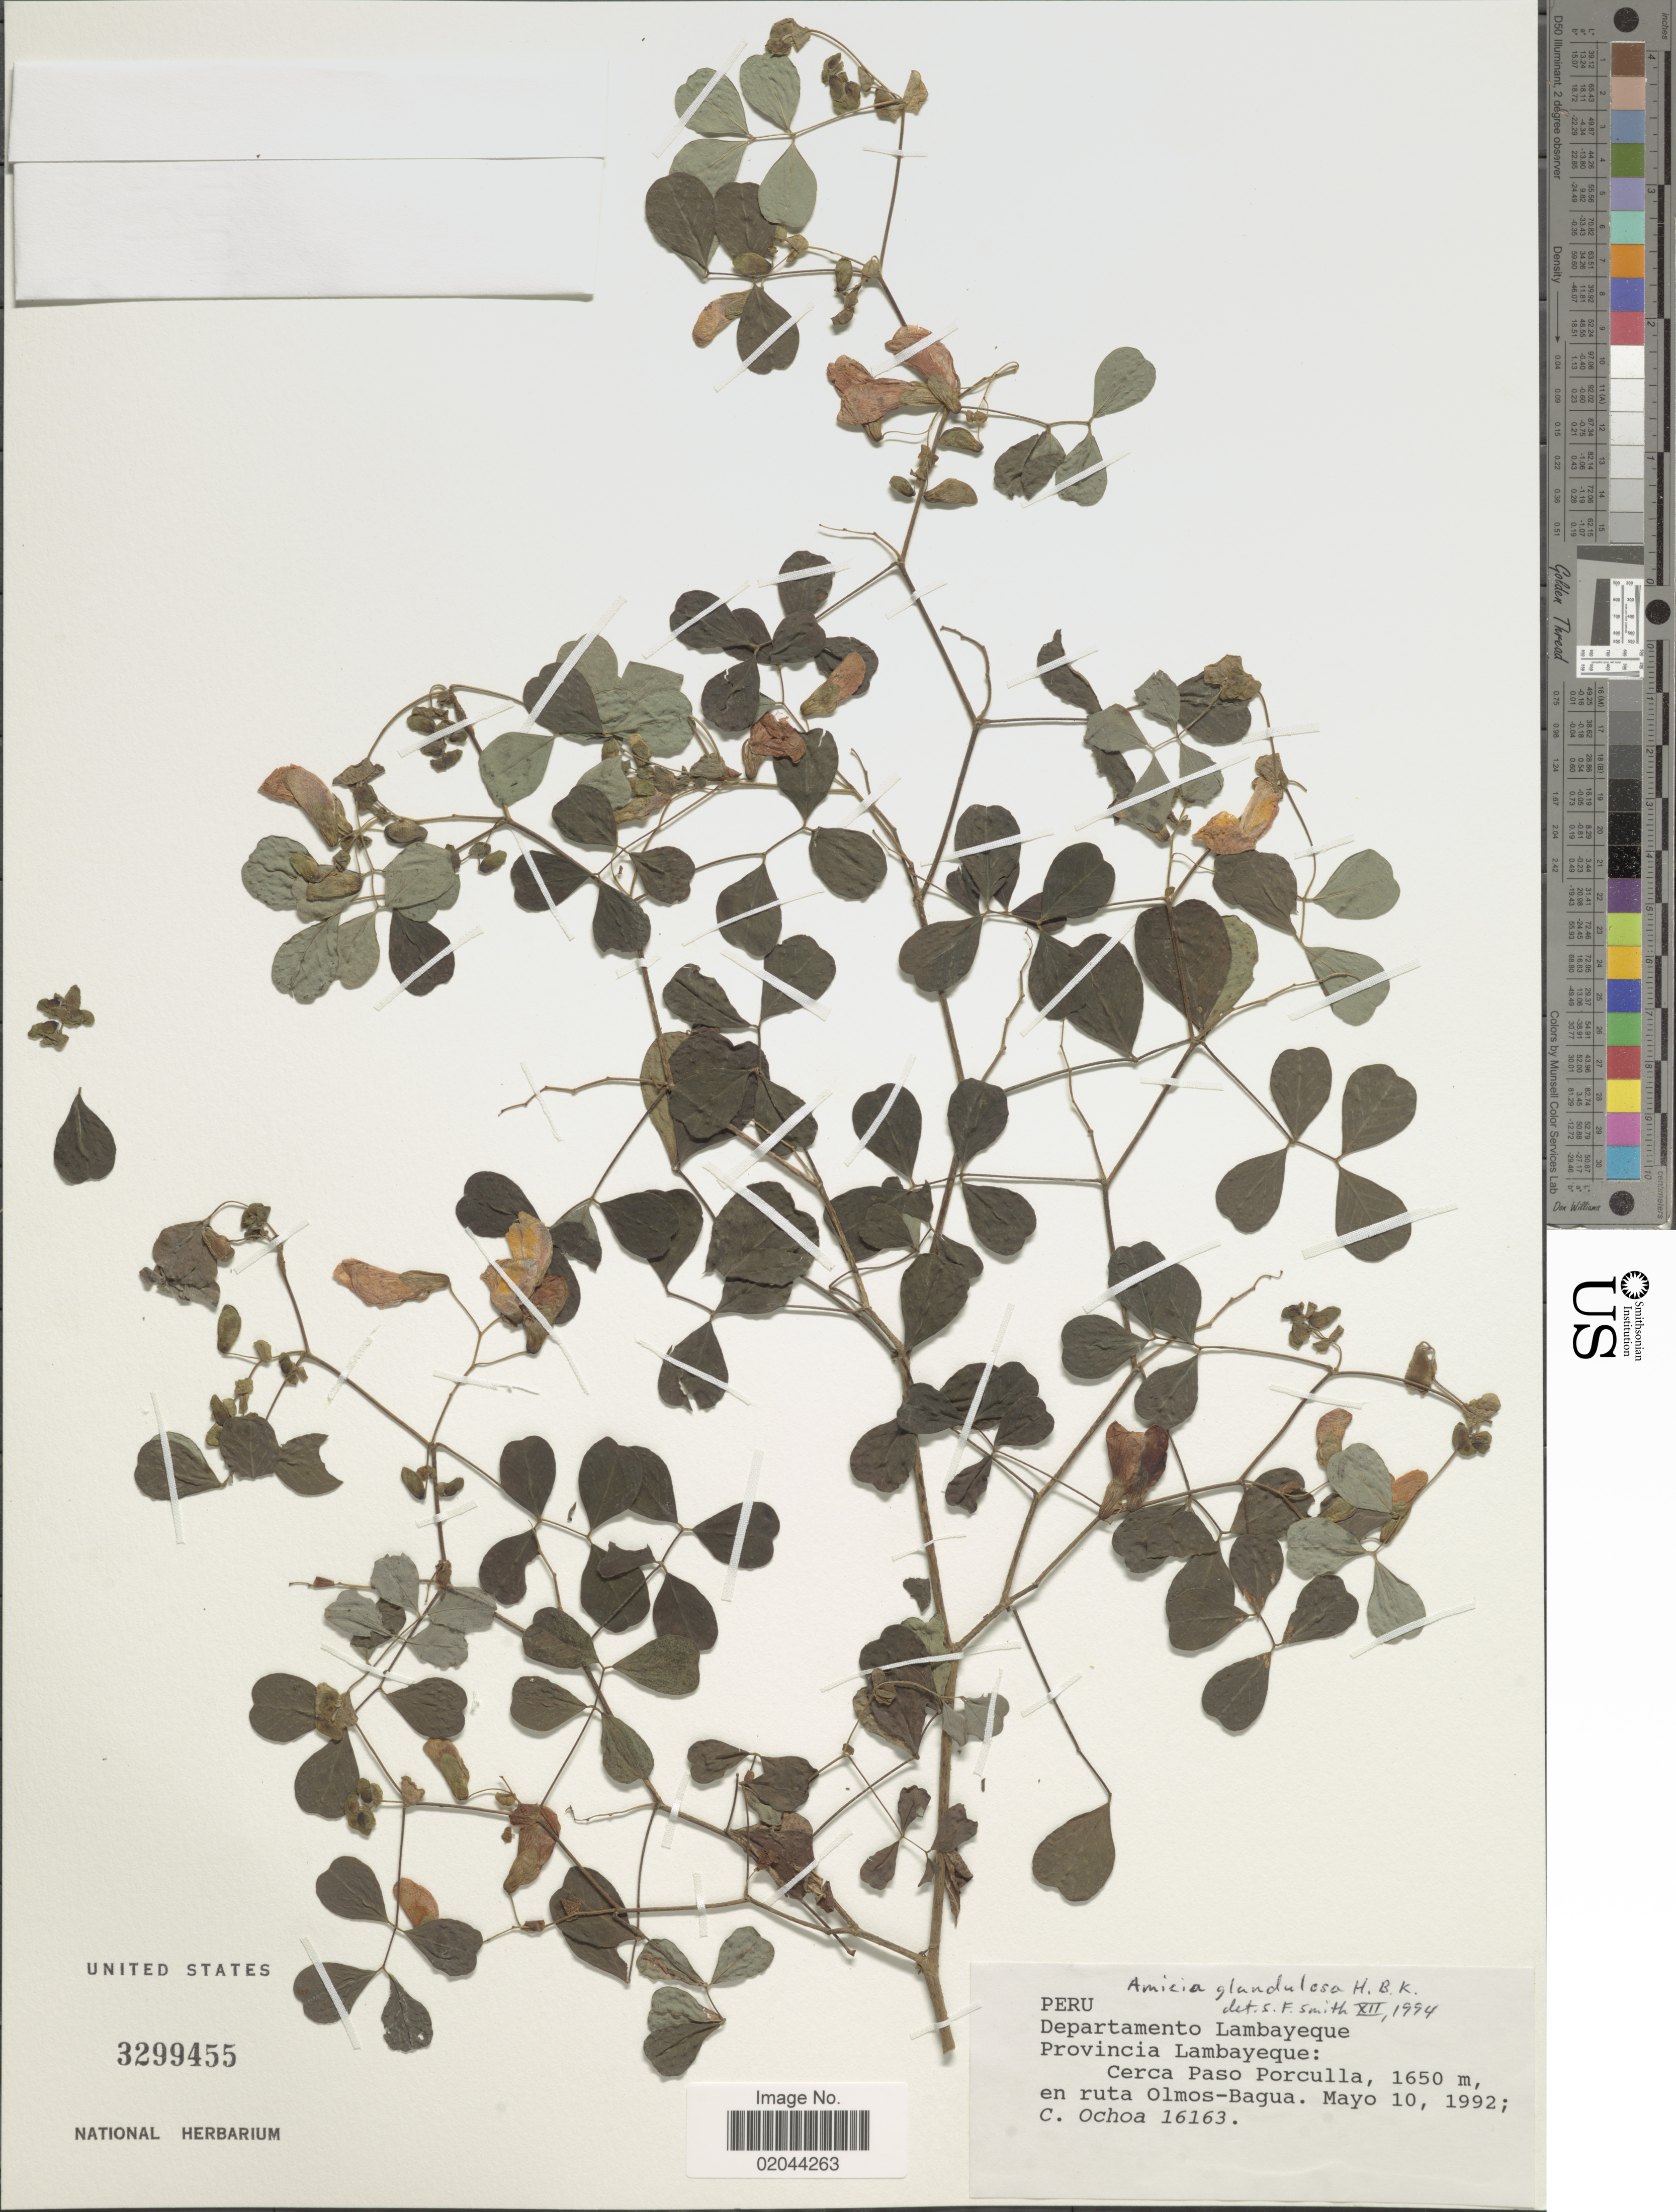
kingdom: Plantae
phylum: Tracheophyta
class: Magnoliopsida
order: Fabales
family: Fabaceae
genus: Amicia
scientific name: Amicia glandulosa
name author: Kunth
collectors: C. Ochoa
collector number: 16163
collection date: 1992-05-10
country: Peru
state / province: Lambayeque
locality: Departamento Lambayeque, Cerca Paso Porculla, en ruta Olmos-Bagua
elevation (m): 1650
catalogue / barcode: US 3299455